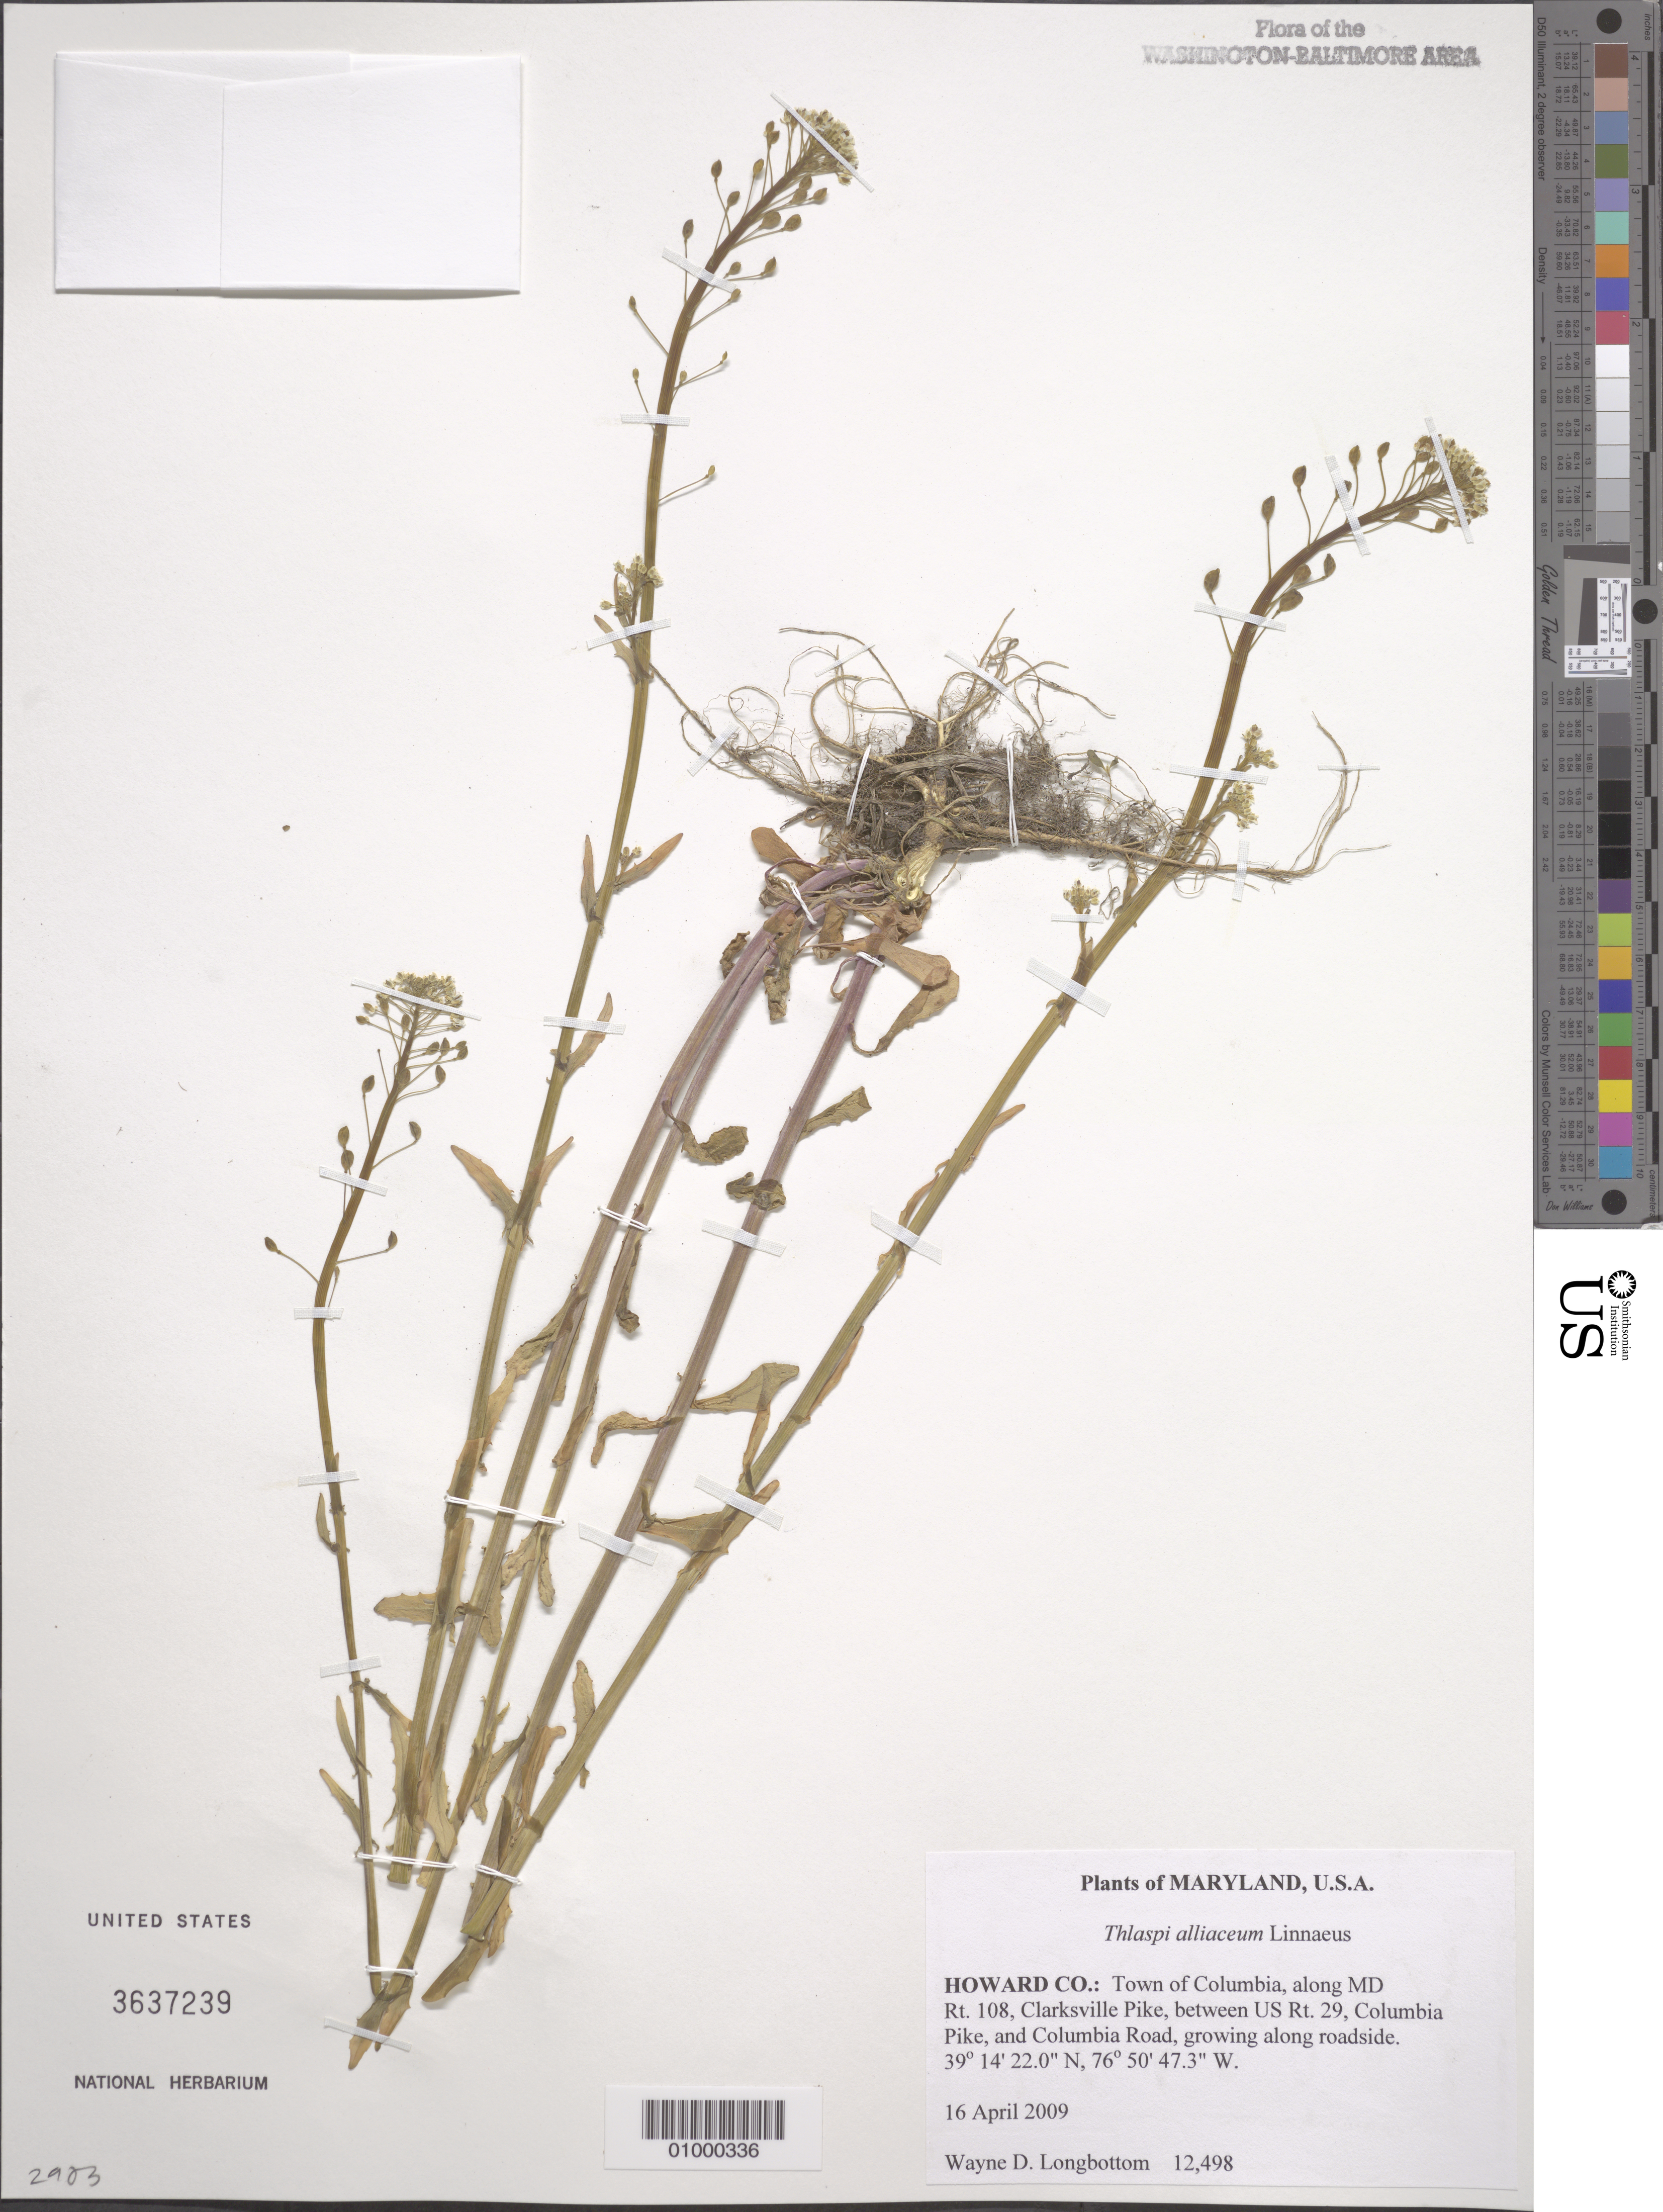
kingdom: Plantae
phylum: Tracheophyta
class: Magnoliopsida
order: Brassicales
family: Brassicaceae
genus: Thlaspi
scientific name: Thlaspi alliaceum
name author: L.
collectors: W. D. Longbottom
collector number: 12498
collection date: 2009-04-16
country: United States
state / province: Maryland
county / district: Howard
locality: Town of Columbia, along MD Rt. 108, Clarksville Pike, between US Rt. 29, Columbia Pike and Columbia Road, growing along roadside.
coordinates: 39 14 22 N, 76 50 47.3 W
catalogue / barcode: US 3637239